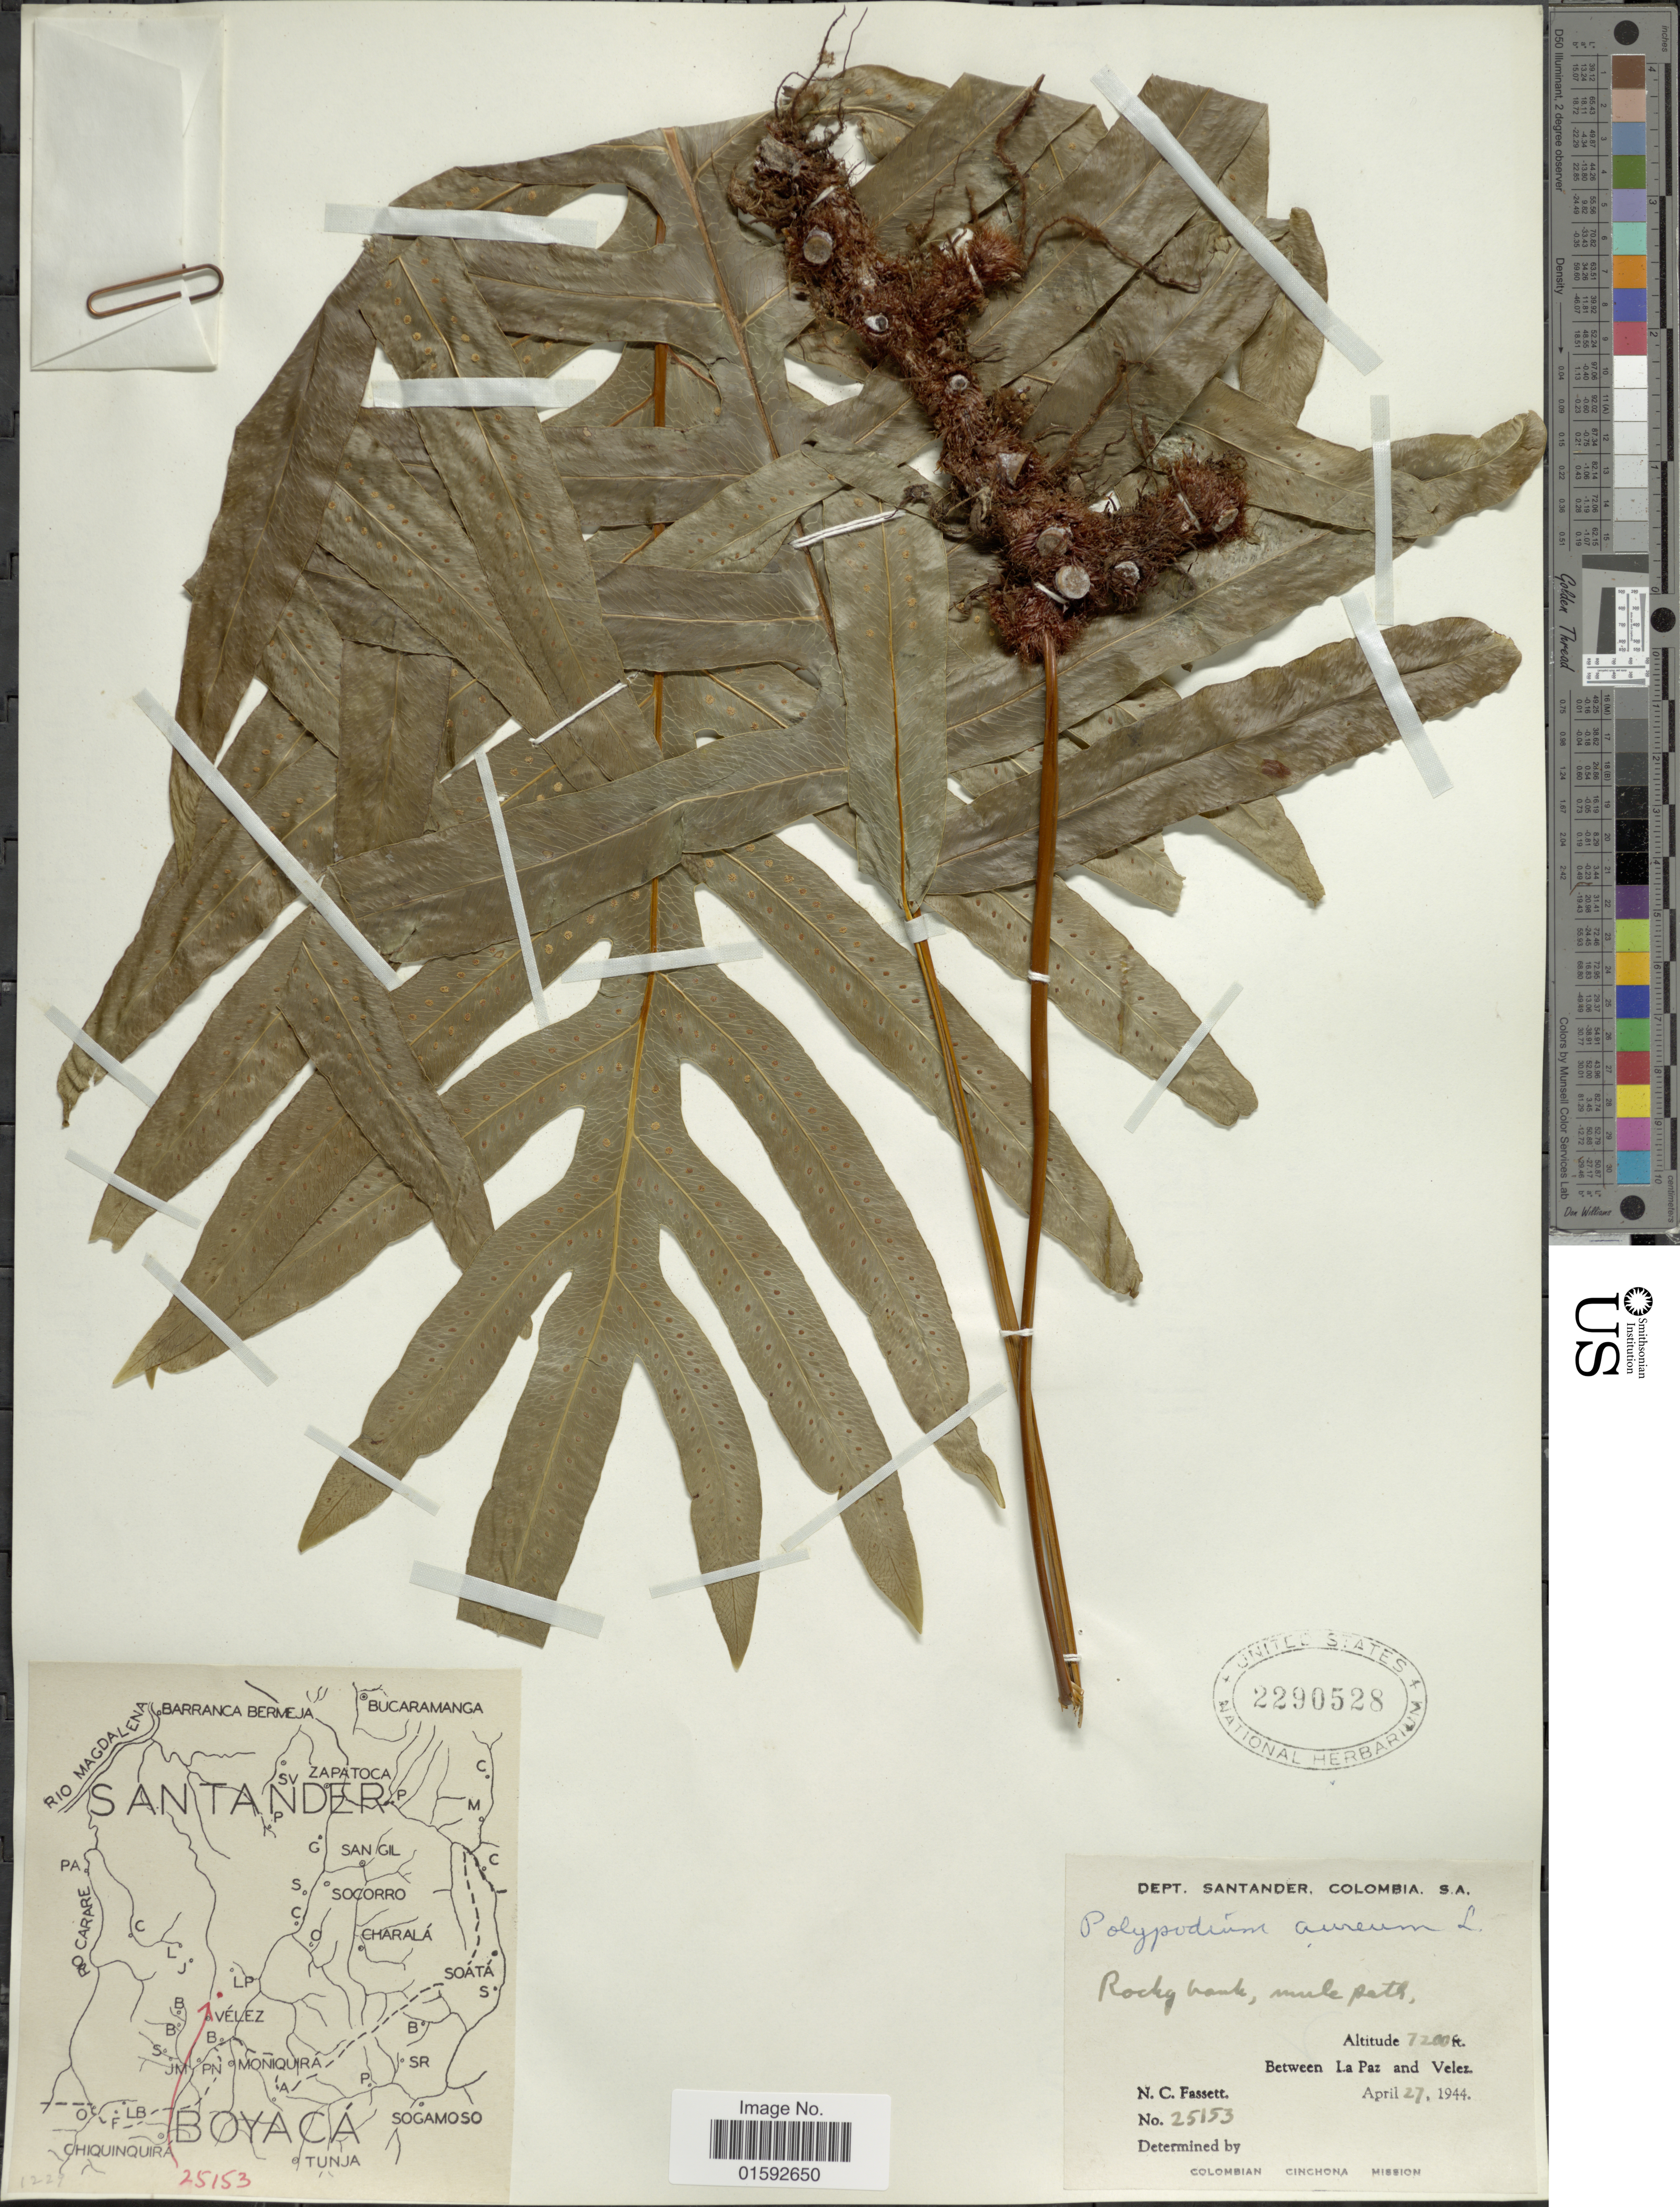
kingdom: Plantae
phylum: Tracheophyta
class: Polypodiopsida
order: Polypodiales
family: Polypodiaceae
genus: Phlebodium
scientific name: Phlebodium pseudoaureum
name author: (Cav.) Lellinger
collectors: N. C. Fassett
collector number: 25153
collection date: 1944-04-27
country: Colombia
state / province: Santander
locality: S.A., Rocky bank, mule path, Between La Paz and Velez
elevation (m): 2195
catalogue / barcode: US 2290528